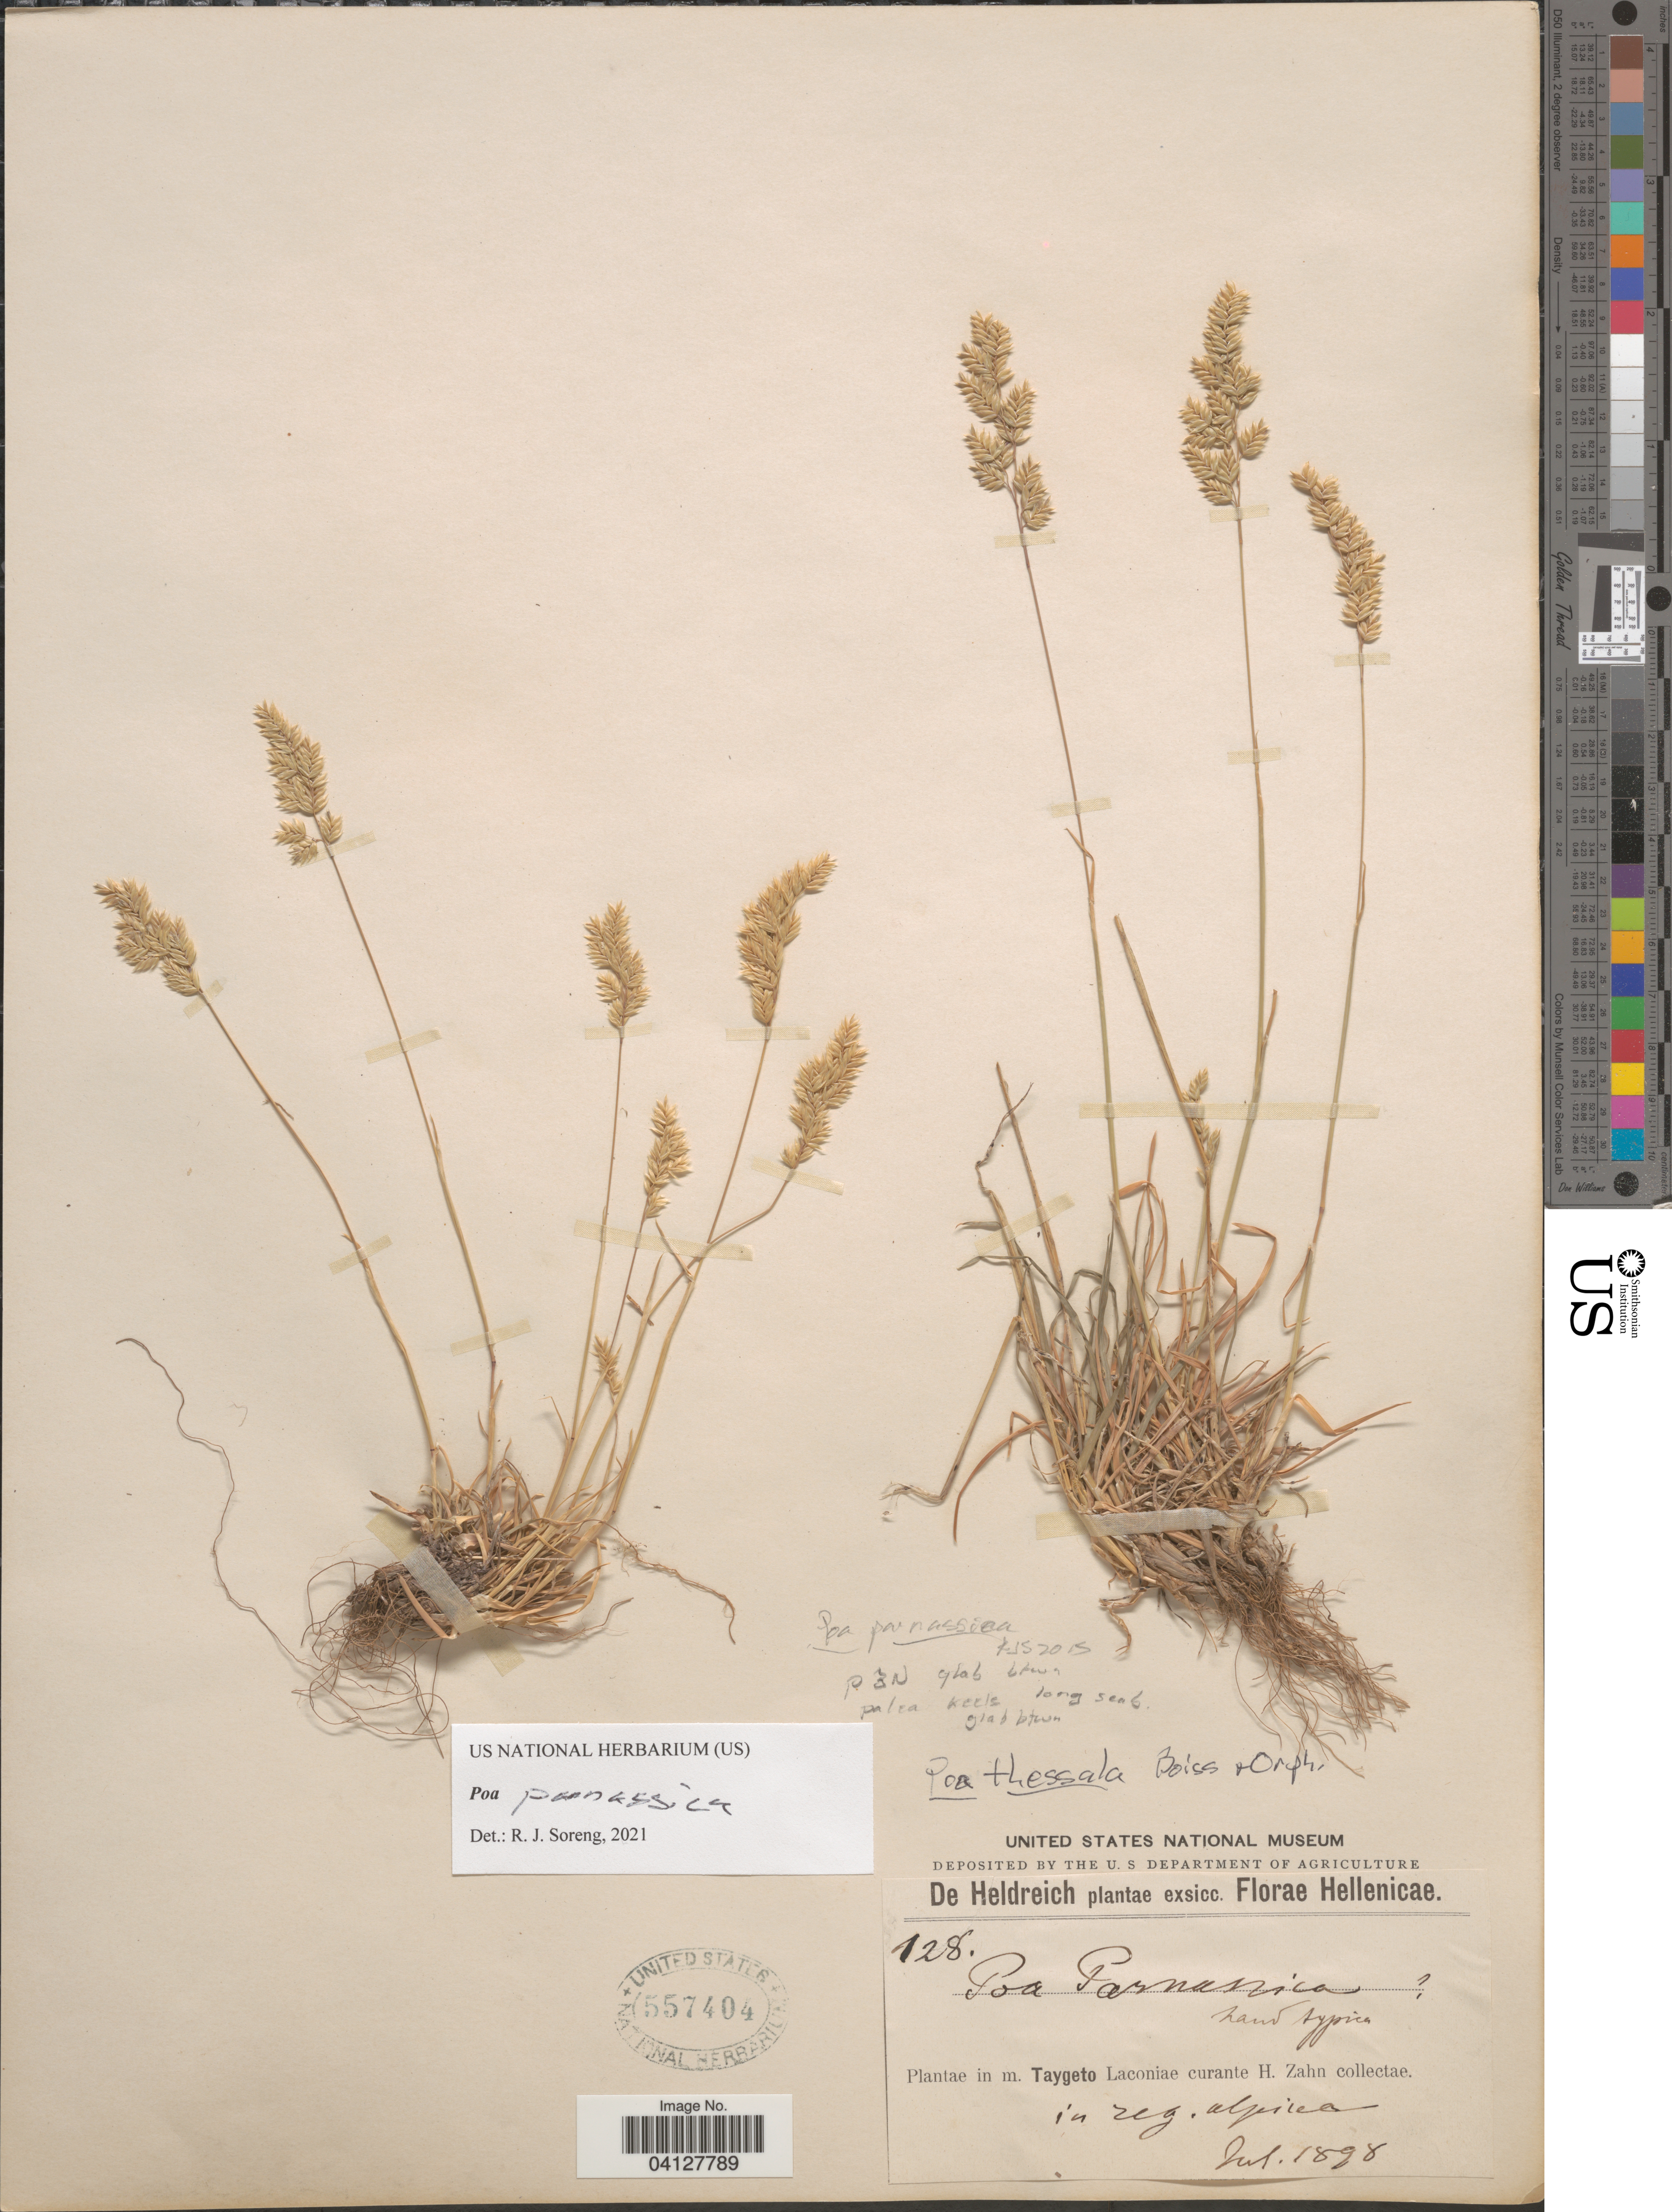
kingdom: Plantae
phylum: Tracheophyta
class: Liliopsida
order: Poales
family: Poaceae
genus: Poa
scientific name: Poa parnassica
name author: (Boiss.) Buschm.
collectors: H. Zahn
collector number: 128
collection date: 1898-07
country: Greece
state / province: Peloponnese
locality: Hellenicae. In m. Taygeto Laconiae. In reg. alpina.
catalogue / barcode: US 557404